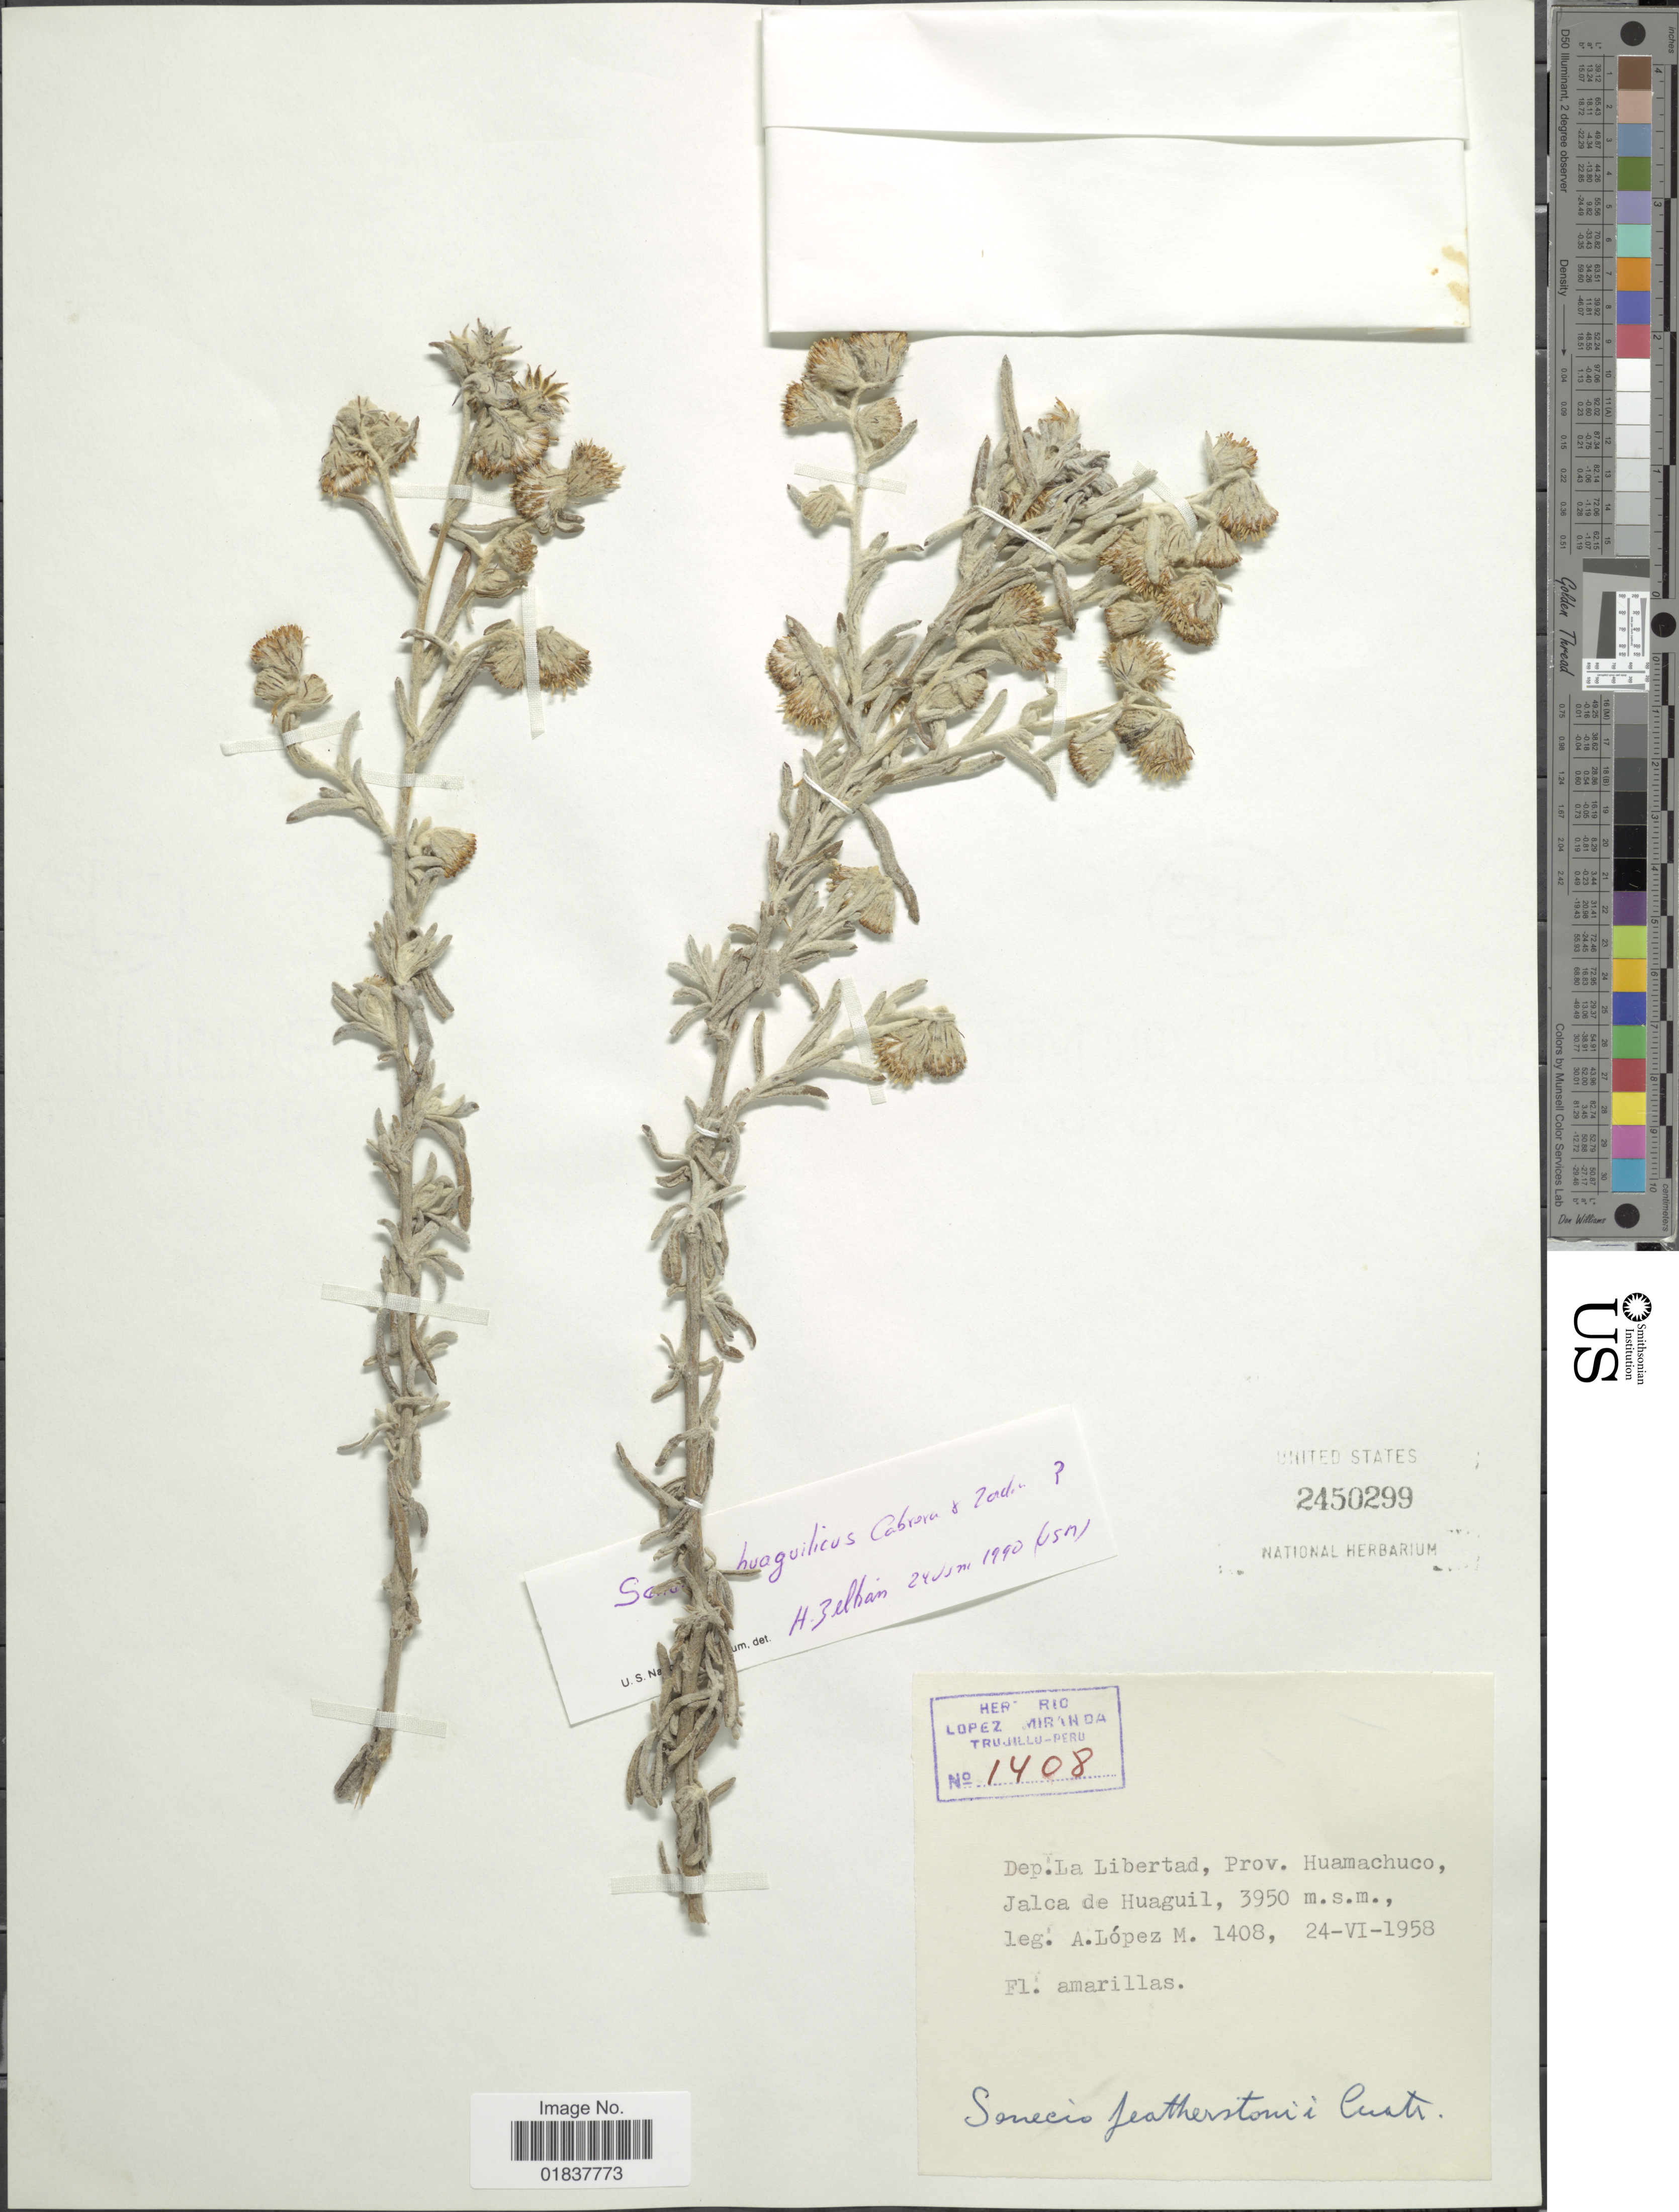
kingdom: Plantae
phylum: Tracheophyta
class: Magnoliopsida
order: Asterales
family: Asteraceae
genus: Senecio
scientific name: Senecio featherstonei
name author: Cuatrec.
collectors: A. López M.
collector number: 1408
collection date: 1958-06-24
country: Peru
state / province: La Libertad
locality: Prov. Huamachuco, Jalca de Huaguil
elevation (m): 3950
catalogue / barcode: US 2450299